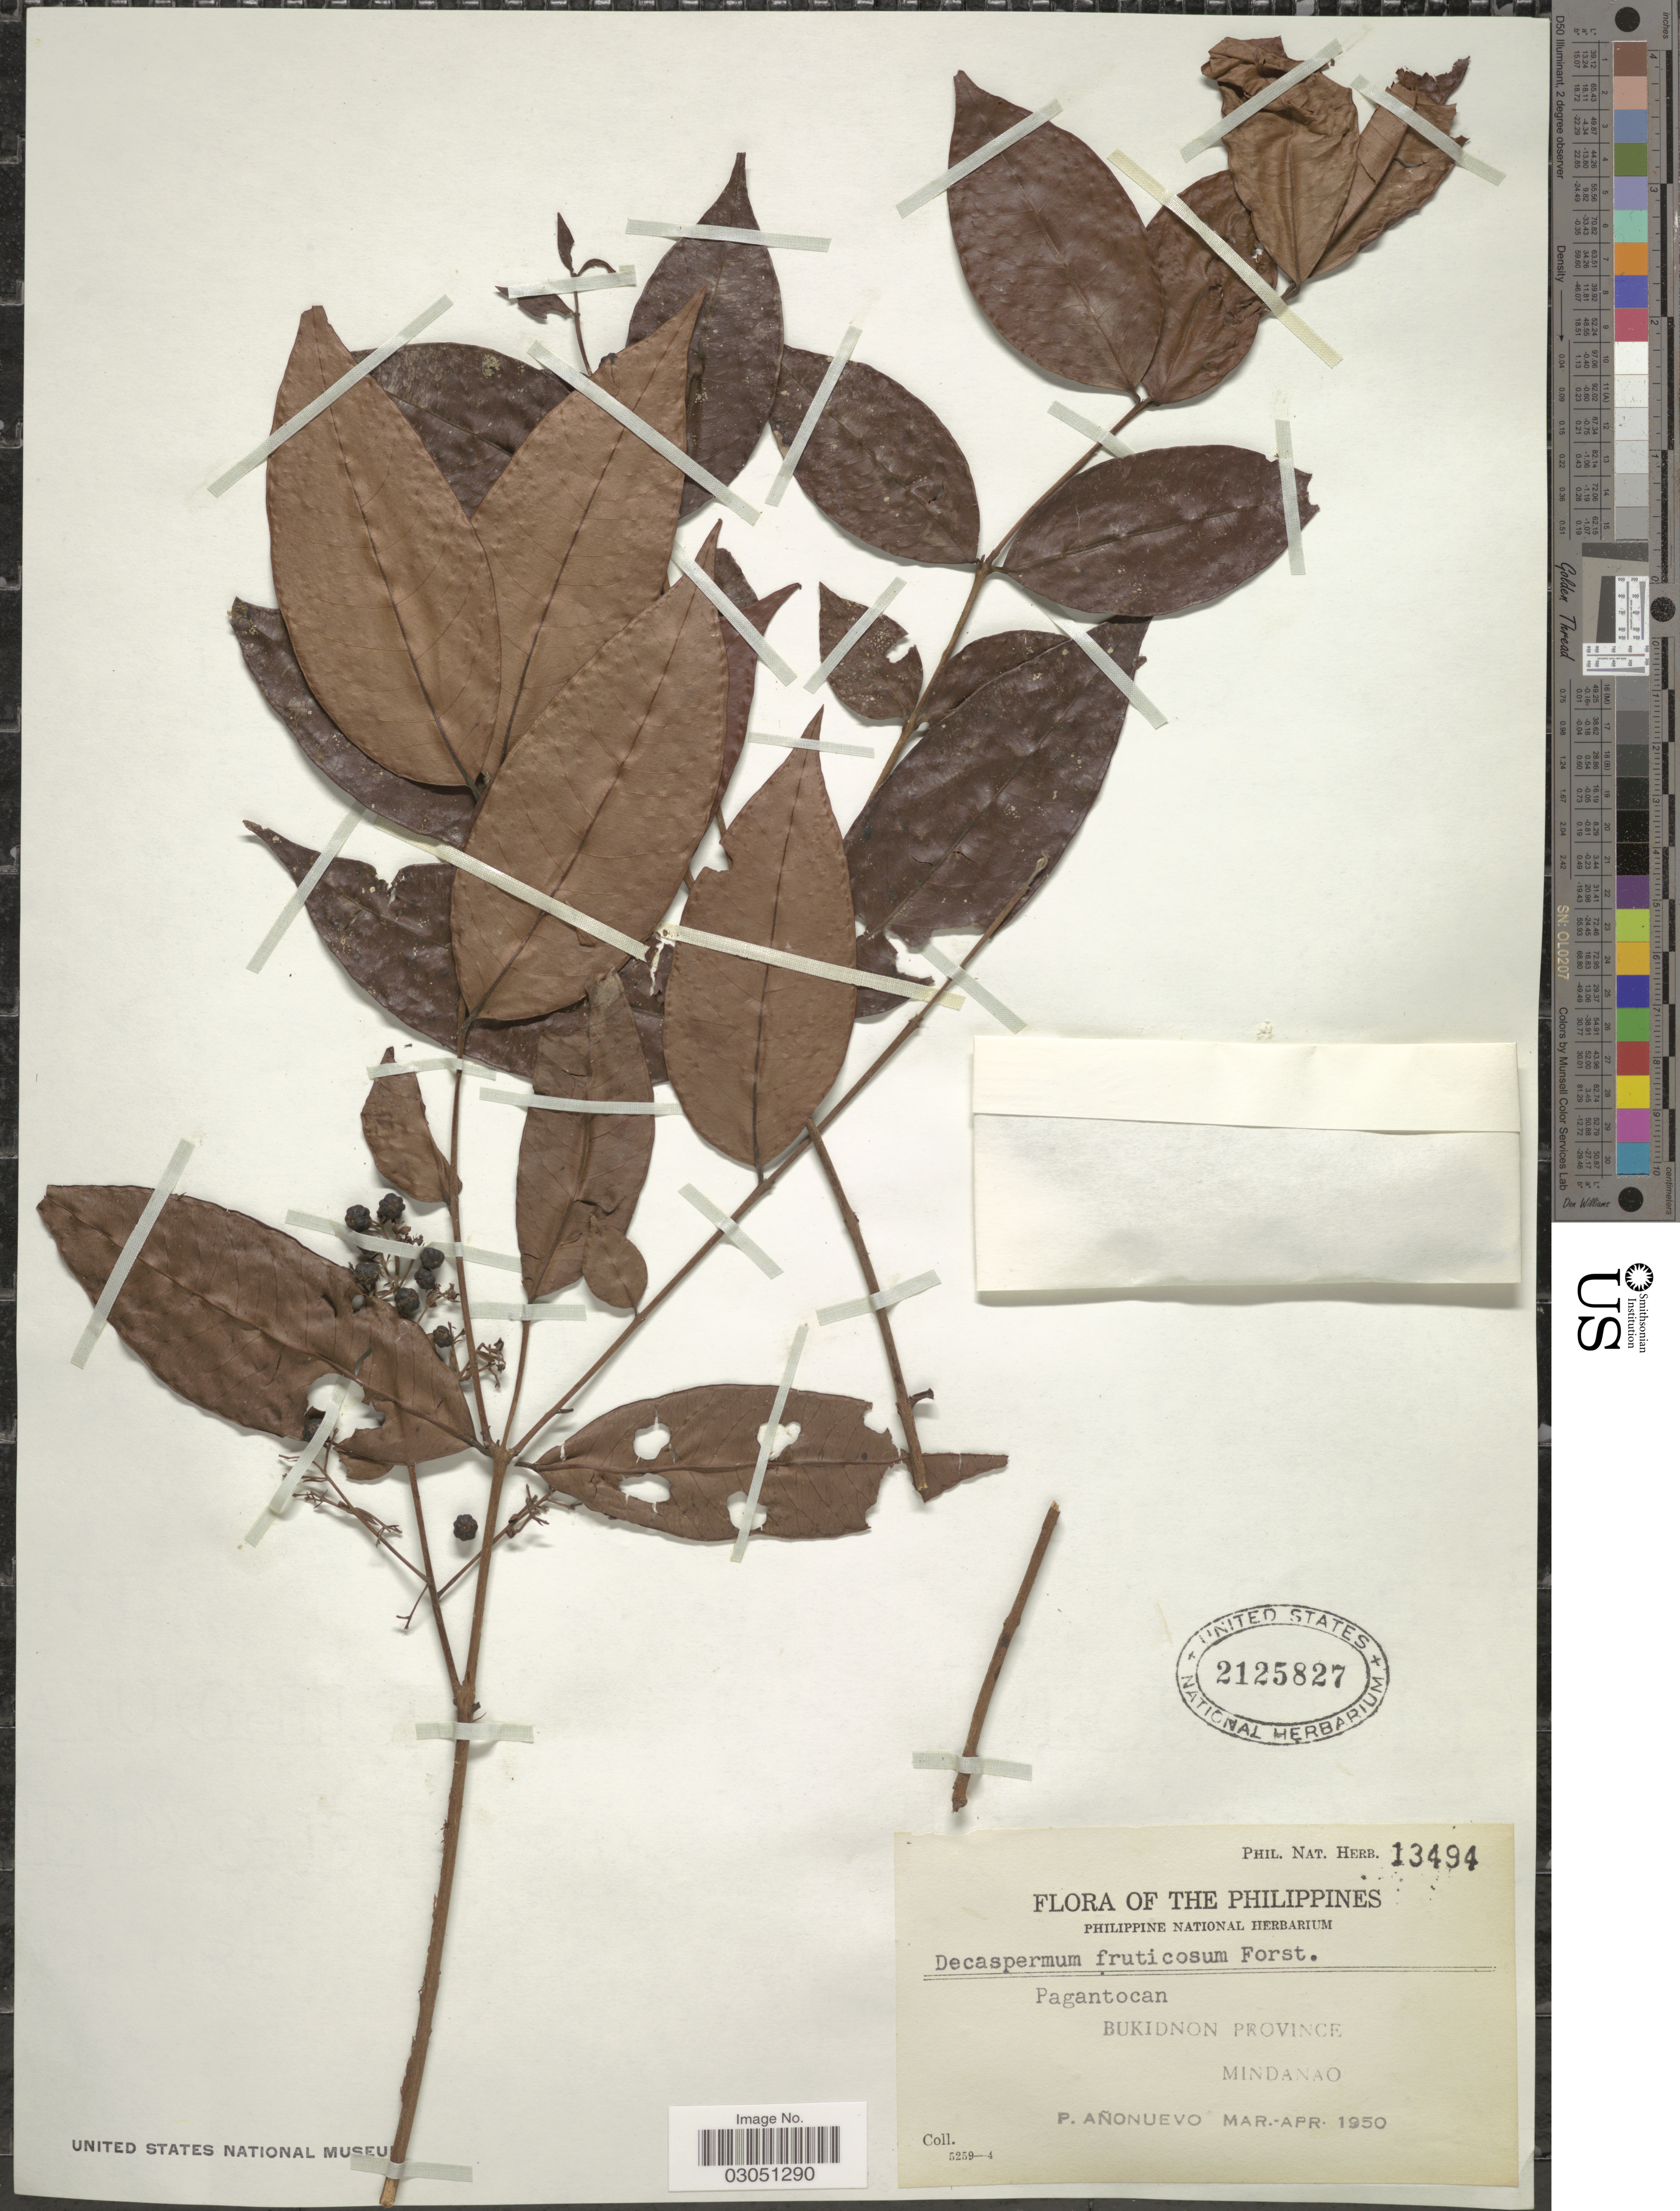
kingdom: Plantae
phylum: Tracheophyta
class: Magnoliopsida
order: Myrtales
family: Myrtaceae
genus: Decaspermum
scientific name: Decaspermum fruticosum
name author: J.R. Forst. & G. Forst.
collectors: P. Anonuevo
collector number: Phil. Nat. Herb. 13494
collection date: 1950-03/1950-04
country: Philippines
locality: Bukidnon Province, Mindanao.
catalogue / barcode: US 2125827